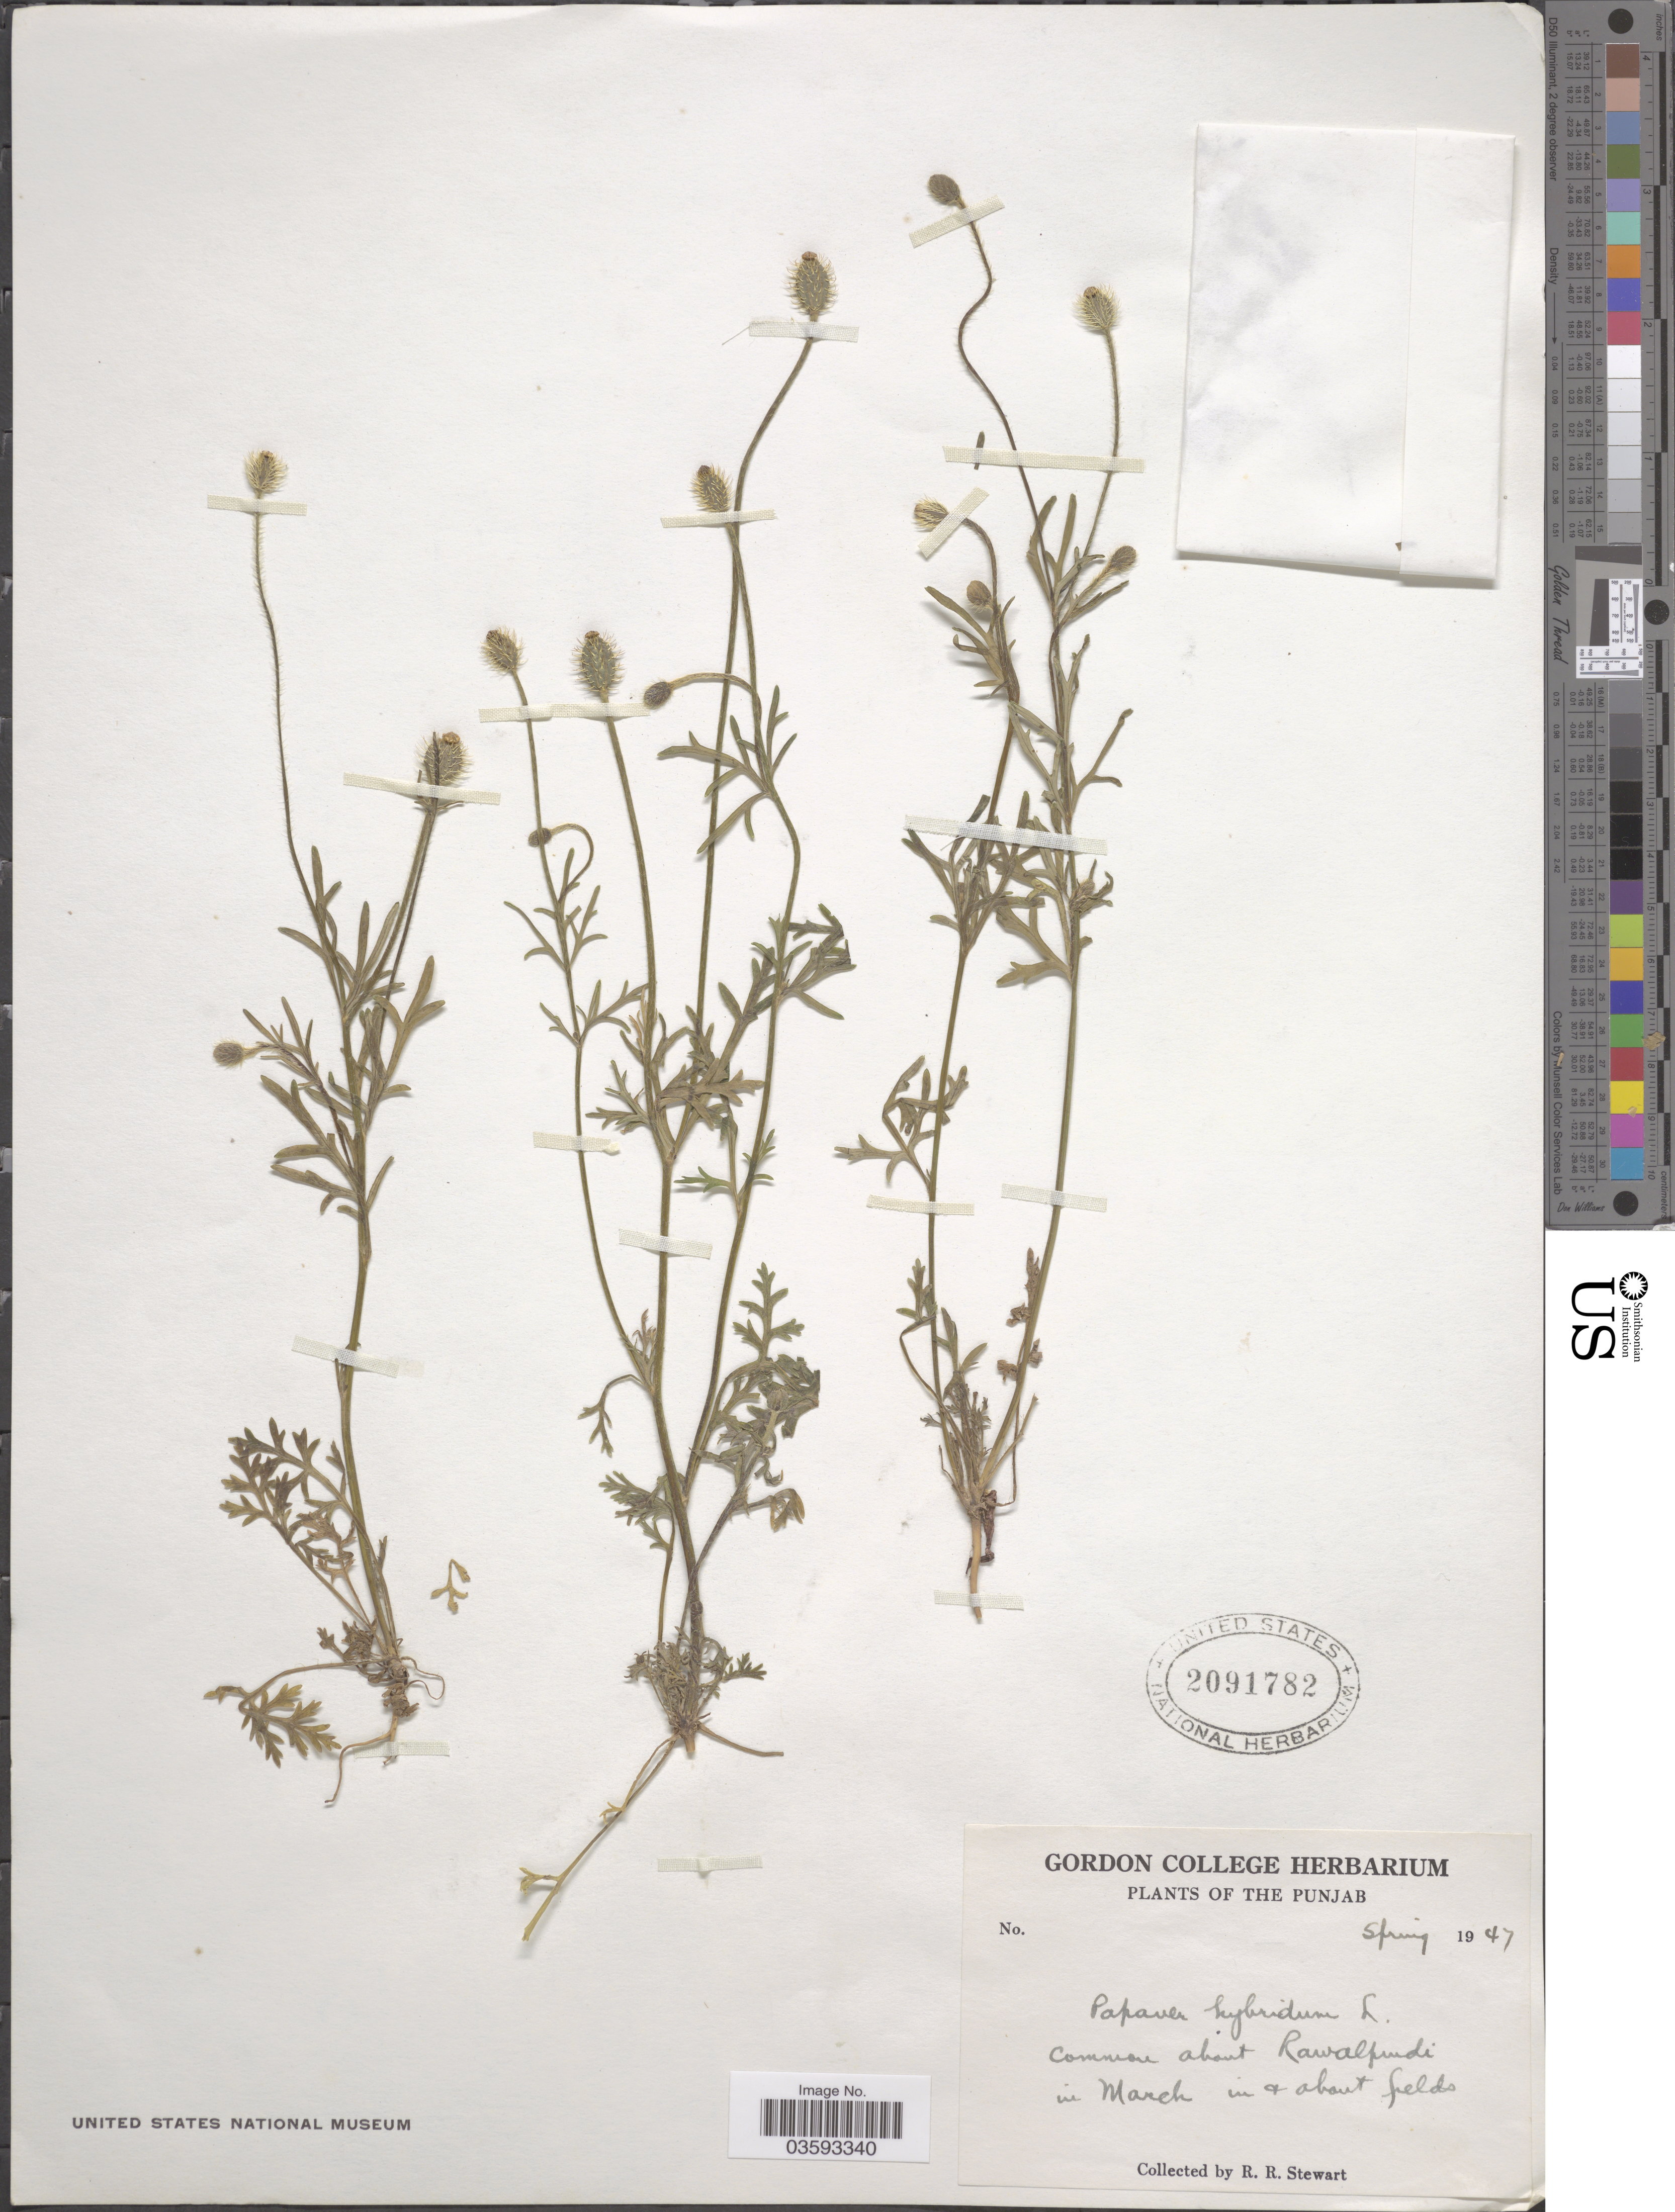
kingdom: Plantae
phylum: Tracheophyta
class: Magnoliopsida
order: Ranunculales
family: Papaveraceae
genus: Papaver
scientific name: Papaver hybridum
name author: L.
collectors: R. Stewart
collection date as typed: Spring 1947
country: Pakistan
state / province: Punjab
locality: Common about Rawalpindi.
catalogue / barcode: US 2091782